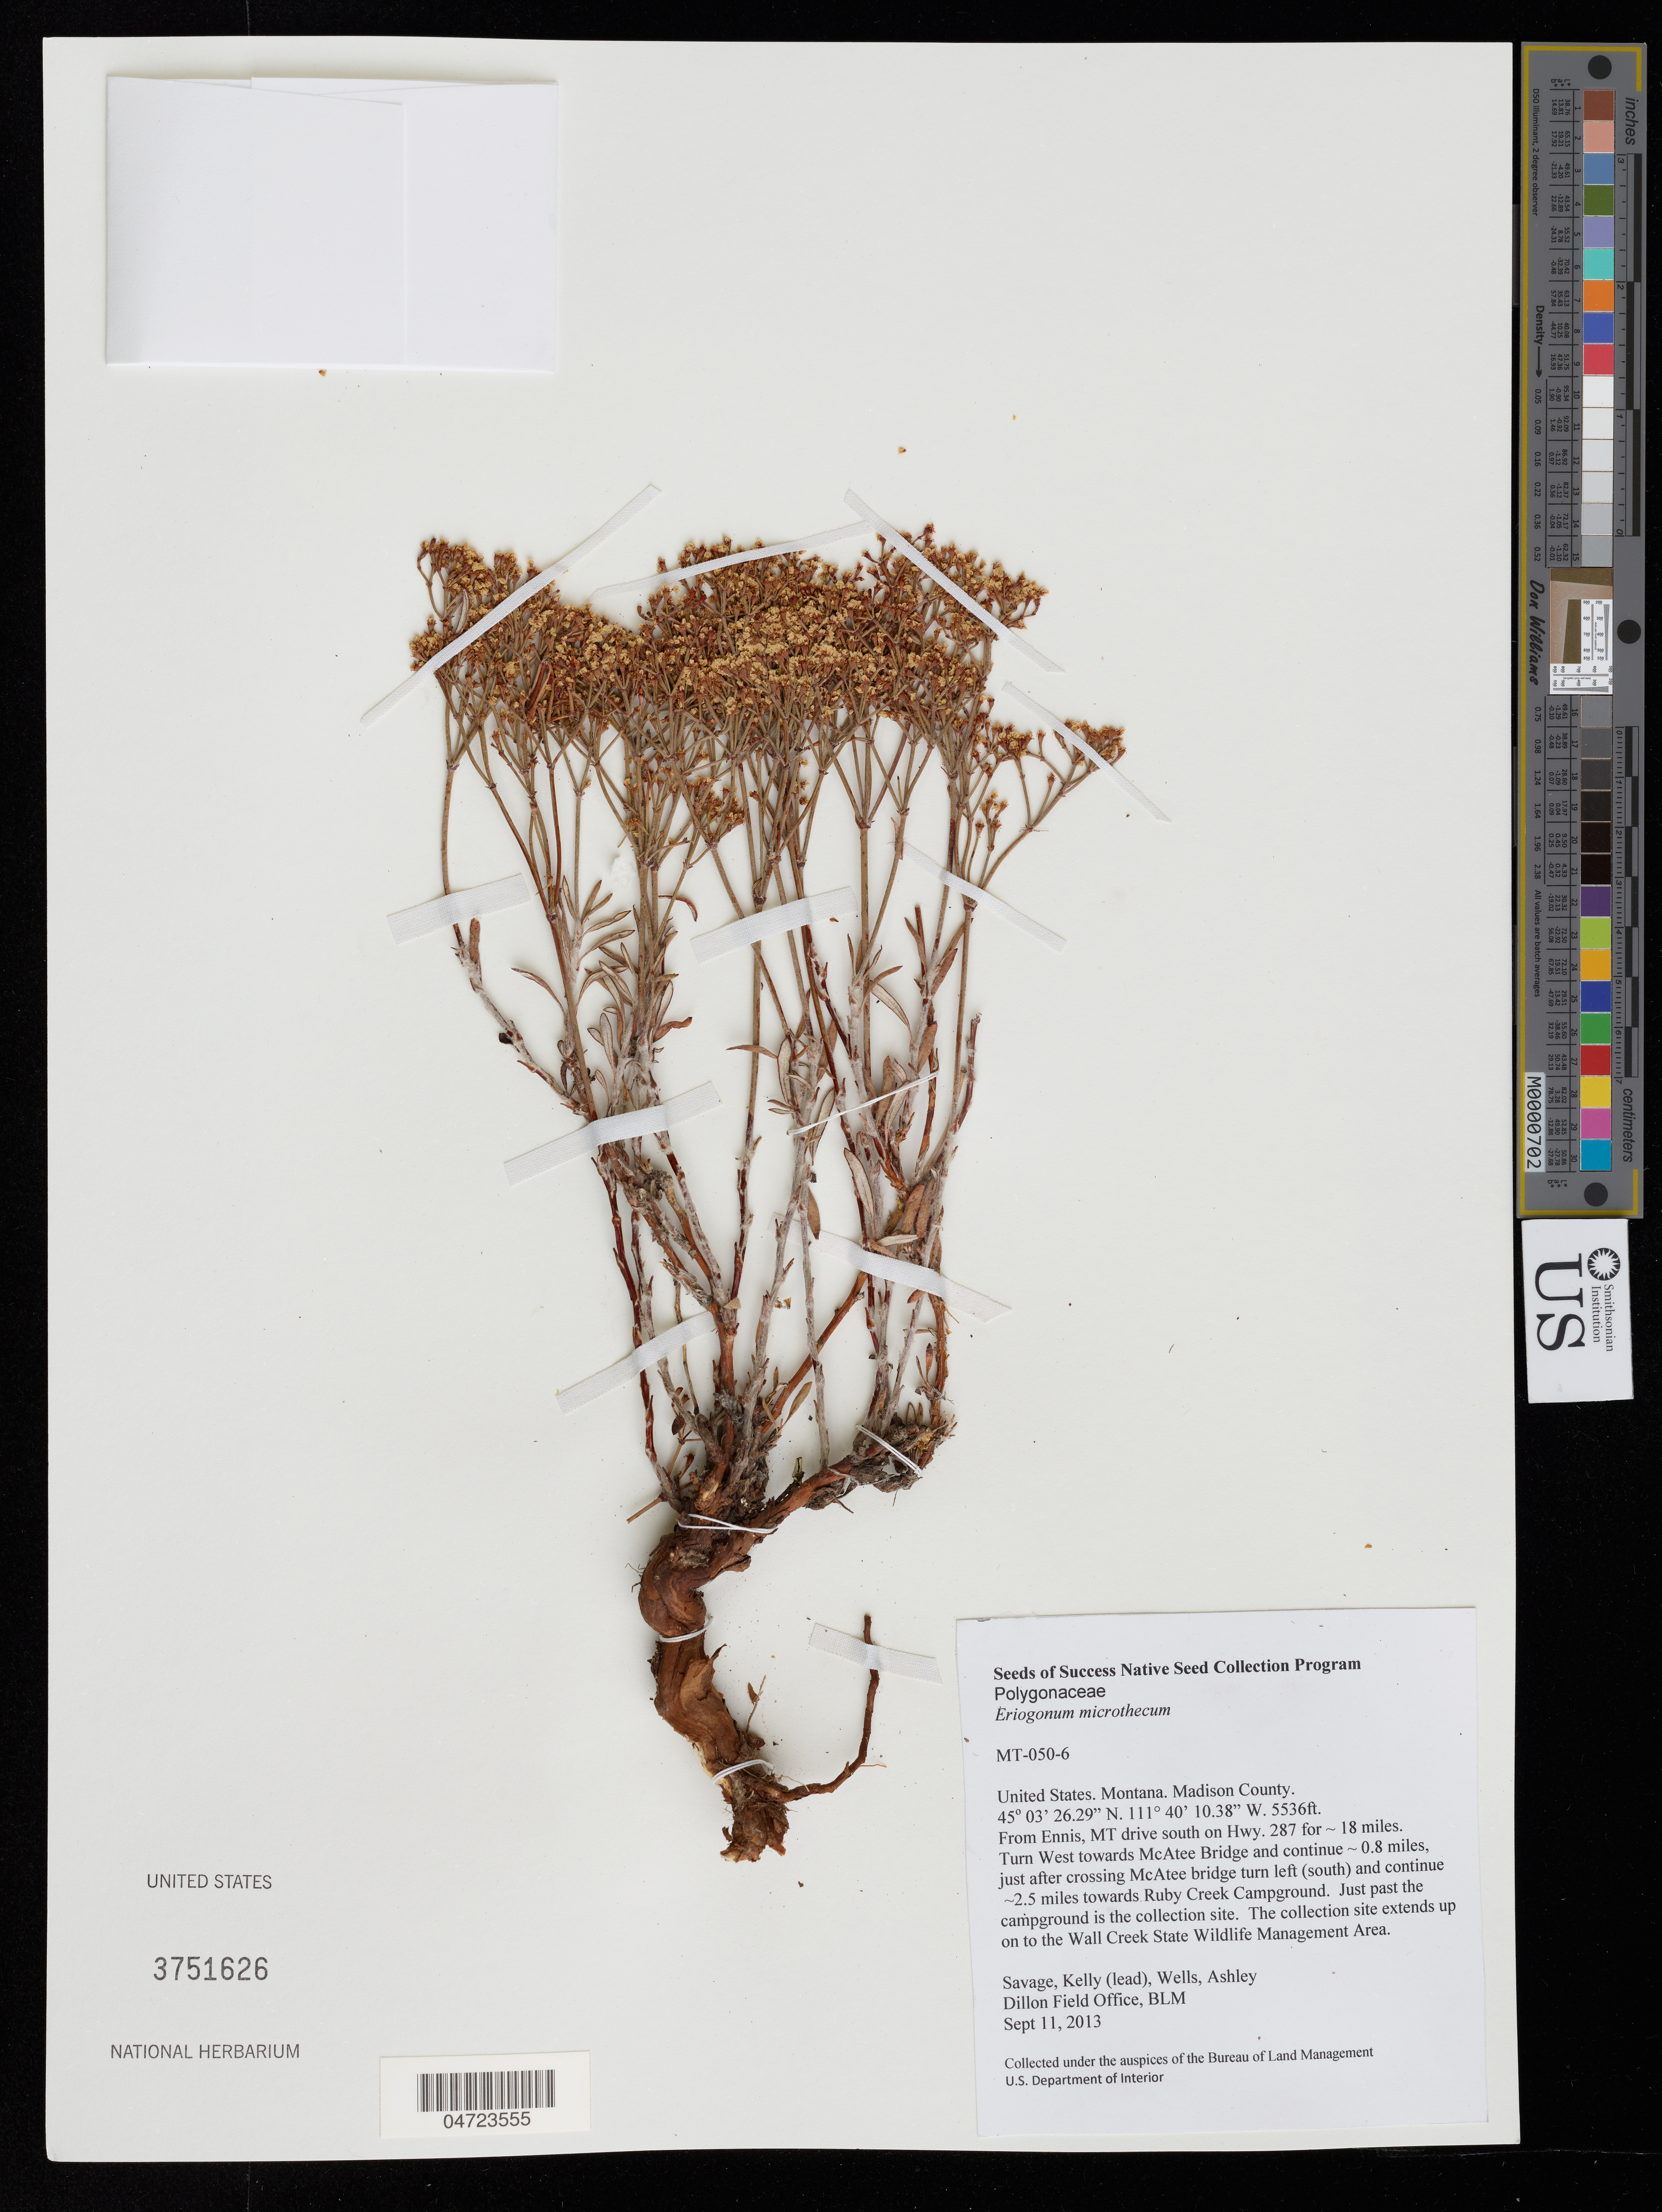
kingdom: Plantae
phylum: Tracheophyta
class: Magnoliopsida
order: Caryophyllales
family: Polygonaceae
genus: Eriogonum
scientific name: Eriogonum microtheca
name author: Nutt.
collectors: K. Savage & A. Wells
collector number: MT-050-6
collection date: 2013-09-11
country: United States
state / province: Montana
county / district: Madison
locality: Madison County. From Ennis, MT drive south on Hwy. 287 for ~18 miles. Turn West towards McAtee Bridge and continue ~0.8 miles, just after crossing McAtee bridge turn left (south) and continue ~2.5 miles towards Ruby Creek Campground. Just past the campground is the collection site. The collection site extends up on to the Wall Creek State Wildlife Management Area.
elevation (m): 1687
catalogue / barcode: US 3751626